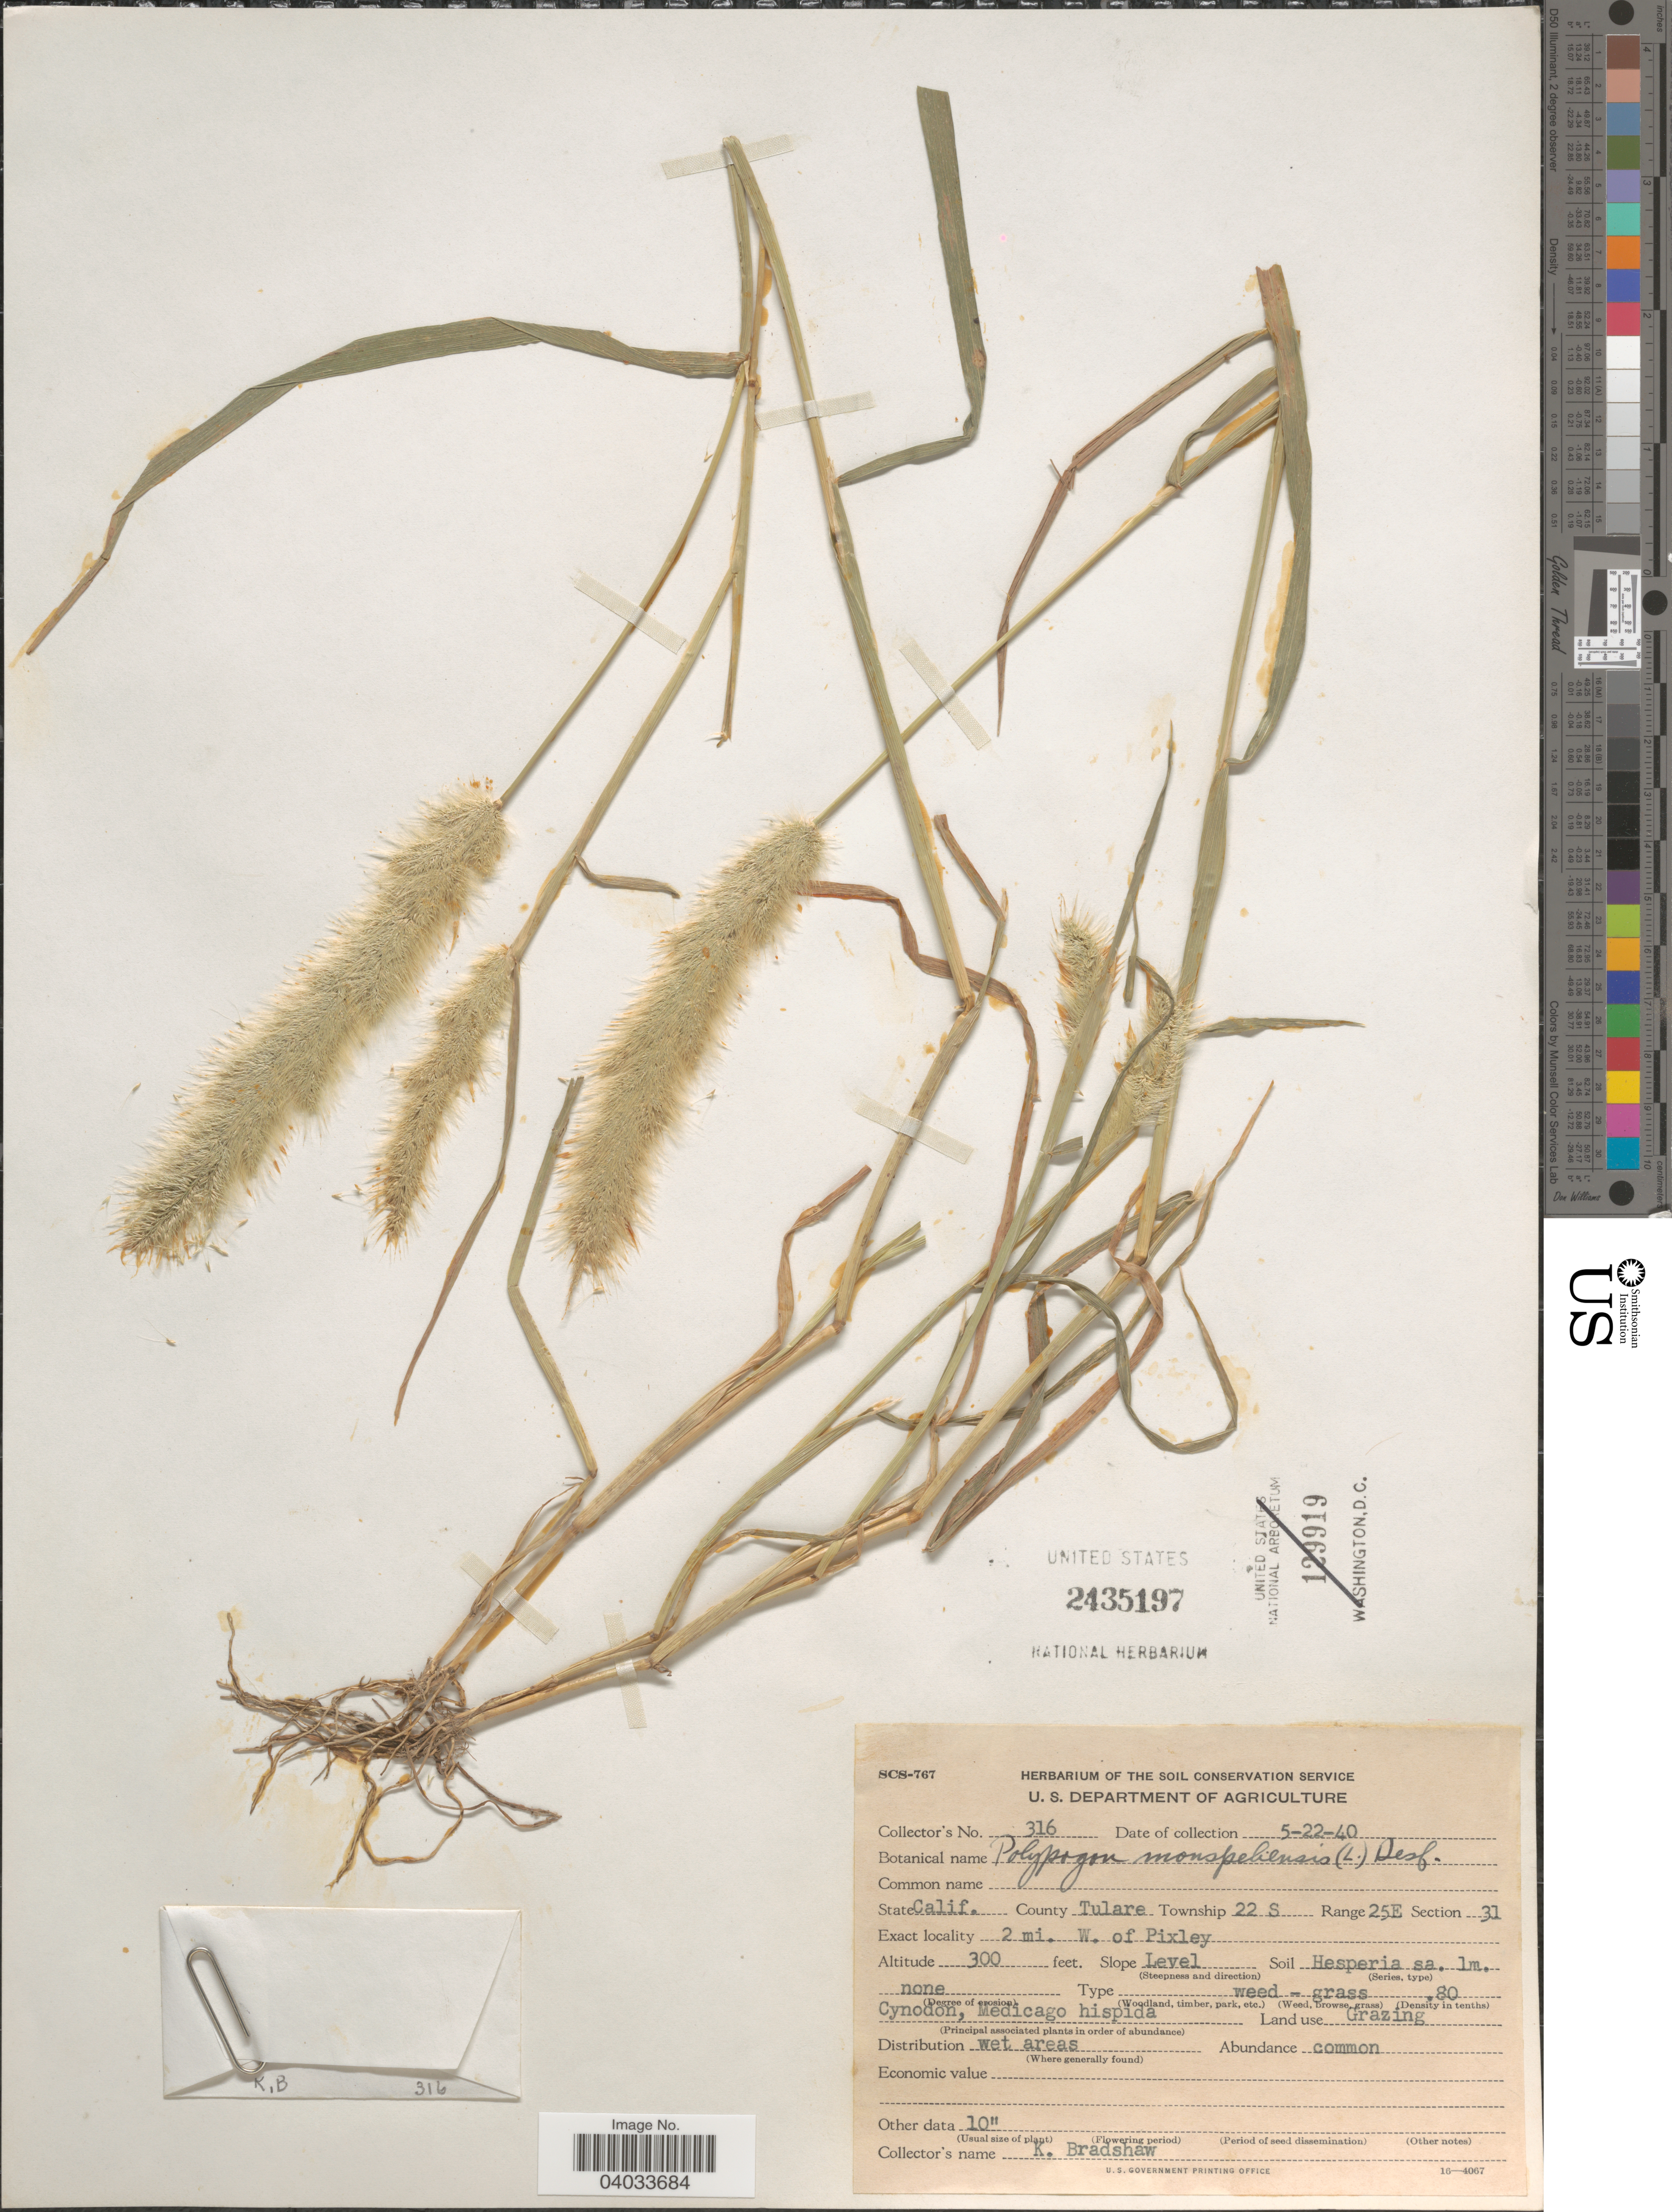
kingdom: Plantae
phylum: Tracheophyta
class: Liliopsida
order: Poales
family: Poaceae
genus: Polypogon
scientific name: Polypogon monspeliensis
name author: (L.) Desf.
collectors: K. Bradshaw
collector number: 316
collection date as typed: Transcribed d/m/y: 22/5/40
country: United States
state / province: California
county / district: Tulare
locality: County Tulare. Township 22 S. Range 25E Section 31. 2 mi. W. of Pixley.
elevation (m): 91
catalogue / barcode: US 2435197